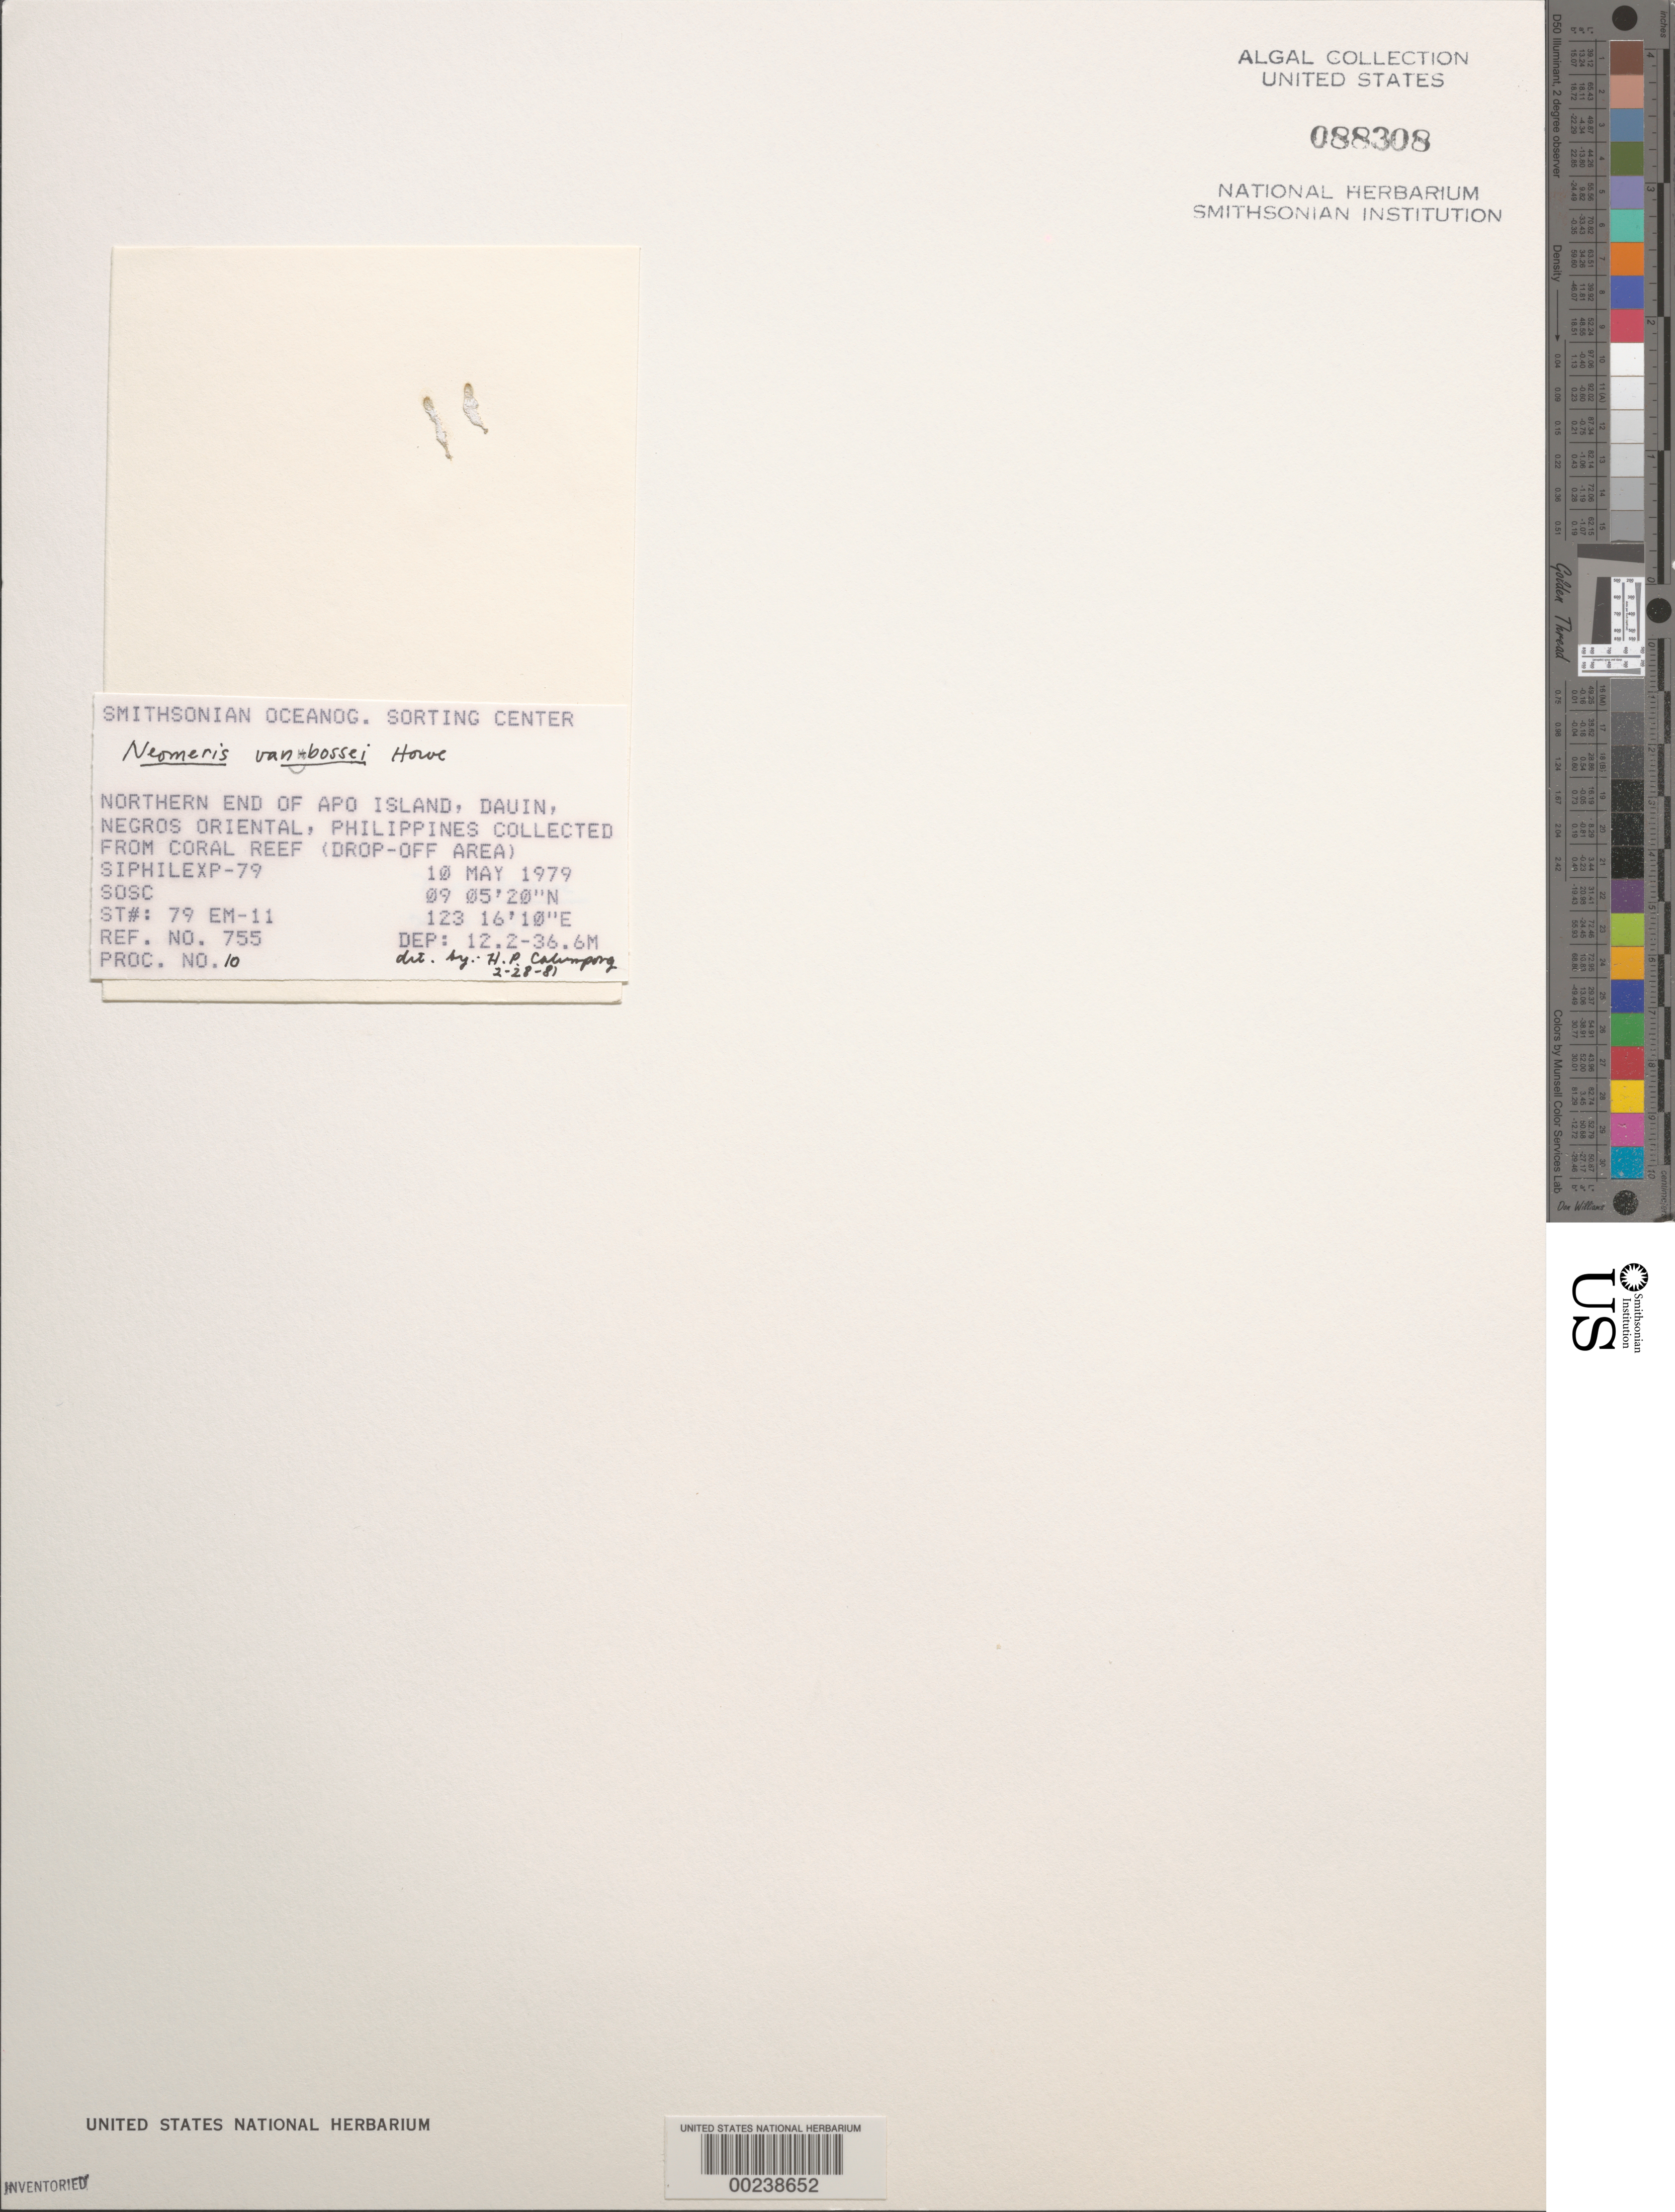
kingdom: Plantae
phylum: Chlorophyta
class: Ulvophyceae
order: Dasycladales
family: Dasycladaceae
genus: Neomeris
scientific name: Neomeris vanbosseae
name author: M. Howe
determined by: Calumpong, H. P.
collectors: SOSC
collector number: Station 79 Em-11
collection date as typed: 10 May 1979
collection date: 1979-05-10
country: Philippines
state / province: Central Visayas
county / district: Negros Oriental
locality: Apo island, dauin, negros oriental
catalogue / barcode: US 88308